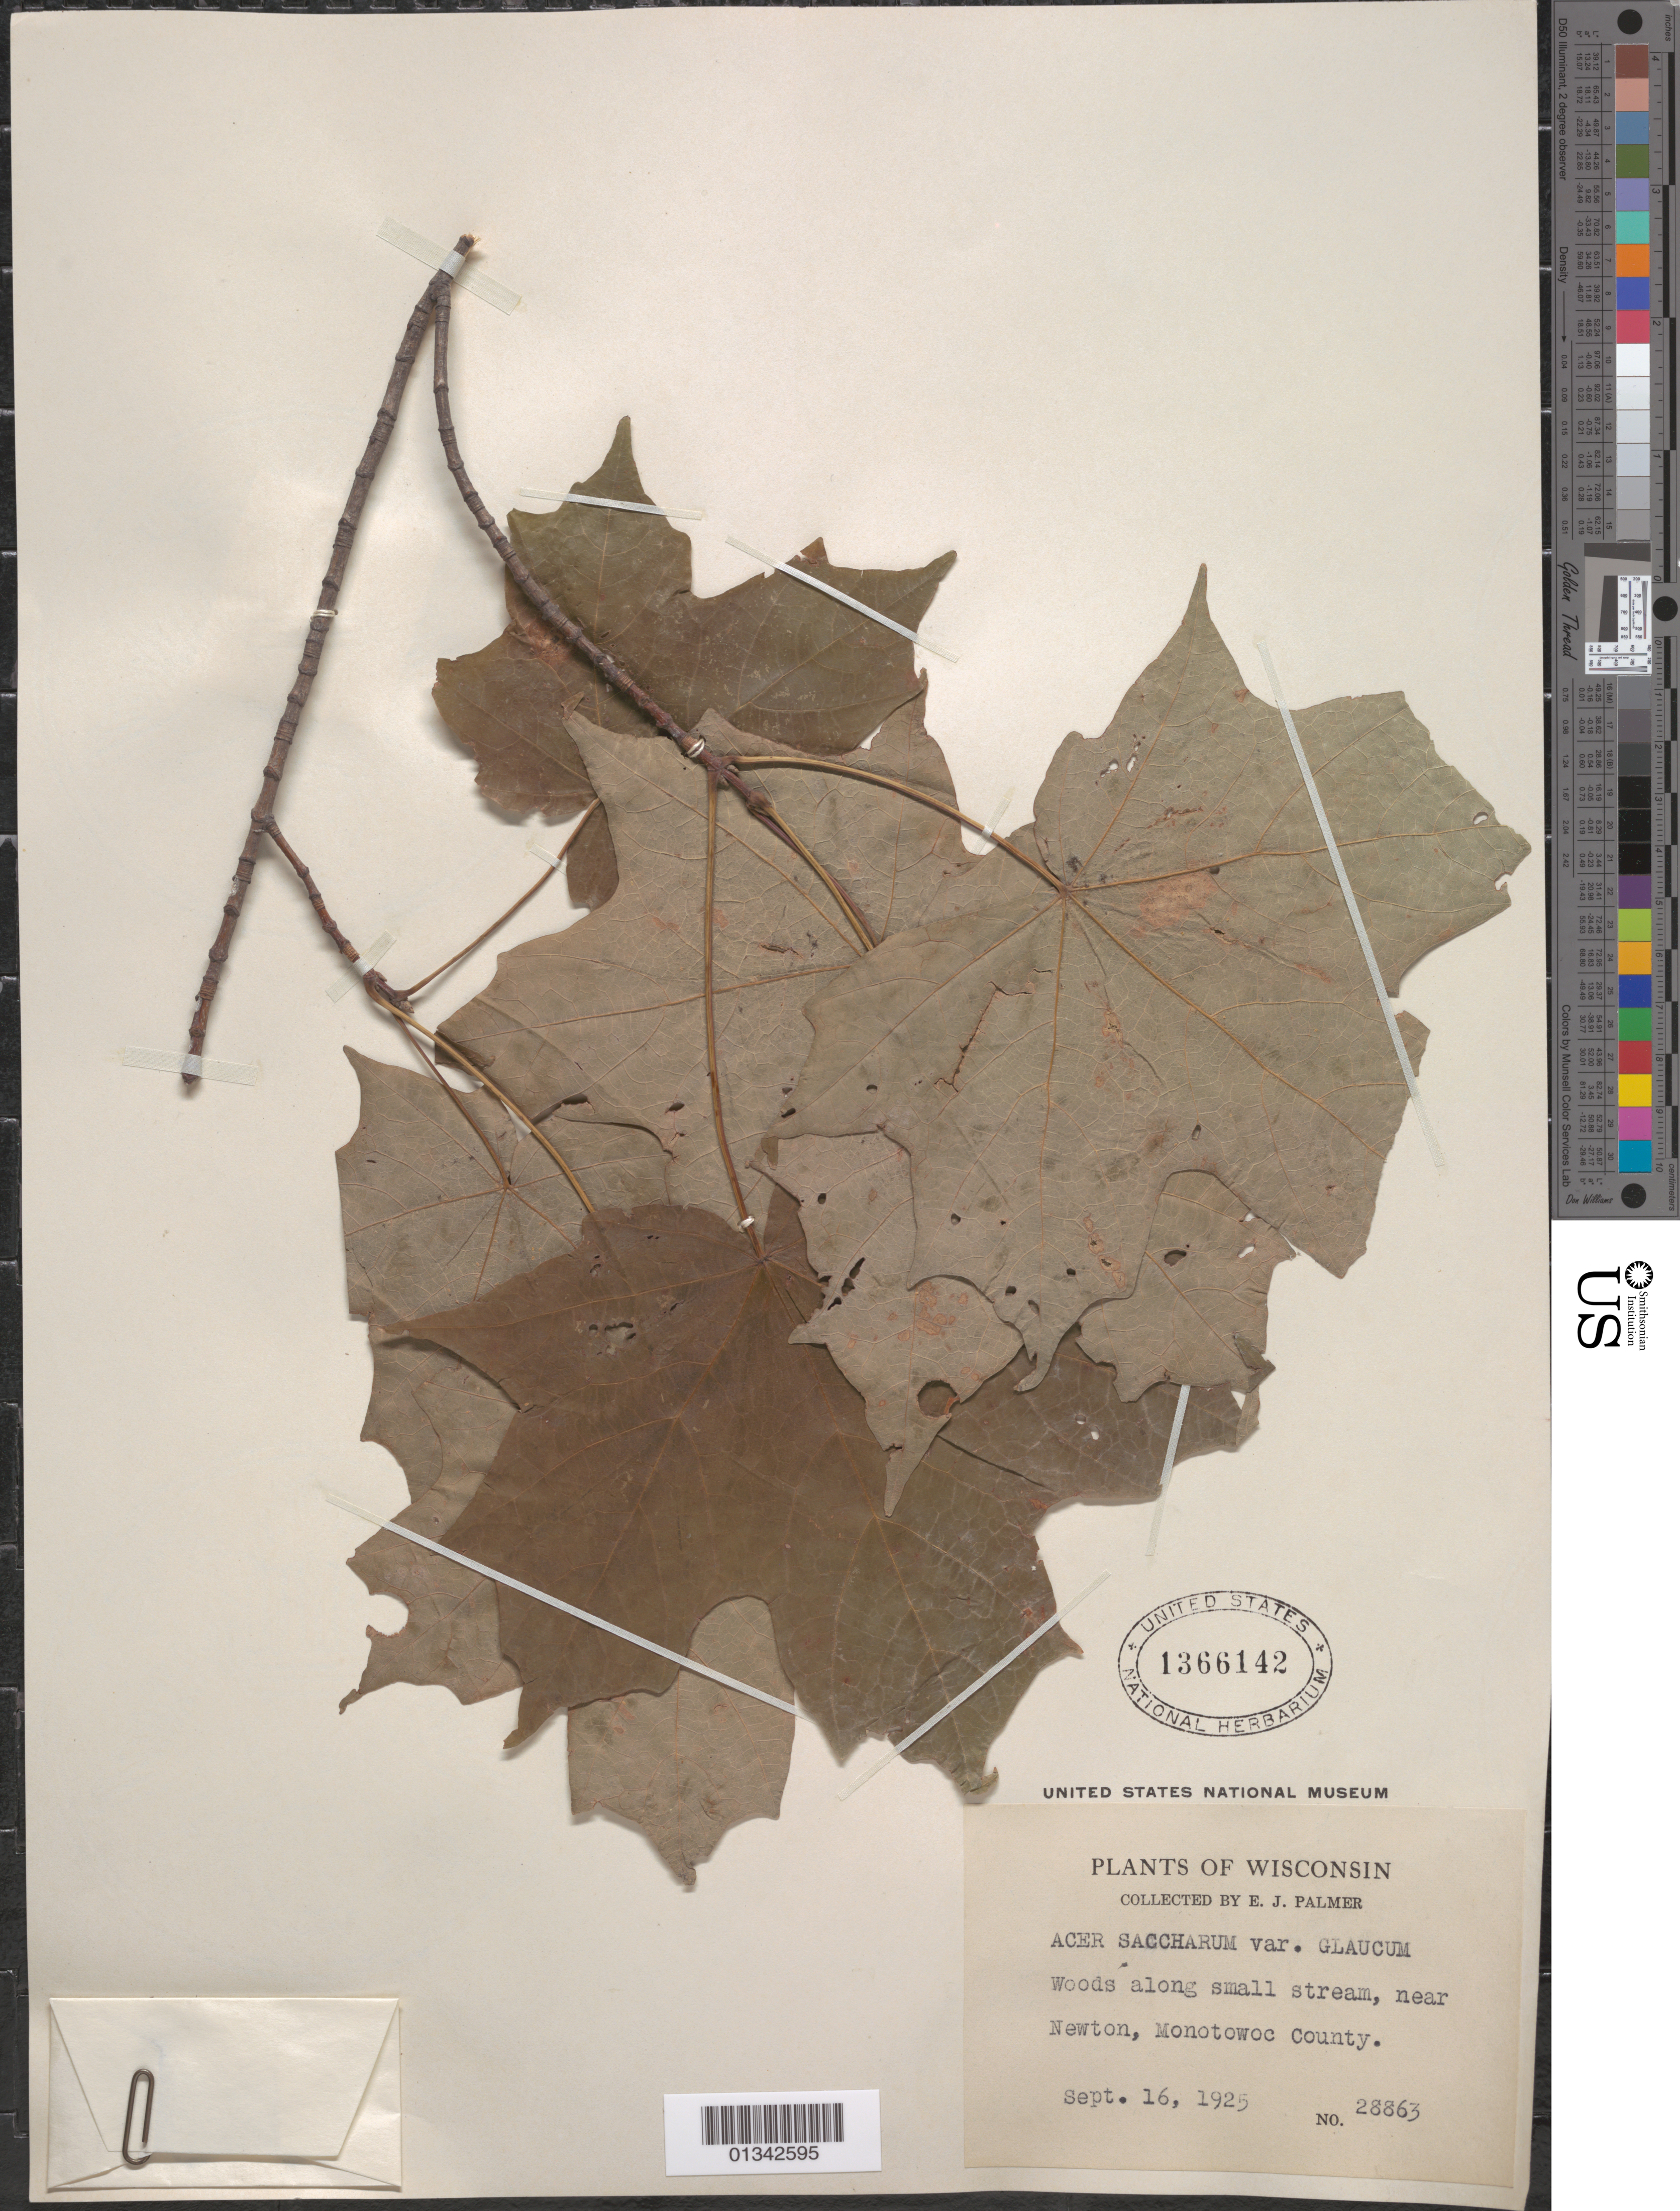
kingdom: Plantae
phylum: Tracheophyta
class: Magnoliopsida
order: Sapindales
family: Sapindaceae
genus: Acer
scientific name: Acer saccharum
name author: Marshall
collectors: E. J. Palmer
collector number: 28863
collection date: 1925-09-16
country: United States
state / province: Wisconsin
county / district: Manitowoc County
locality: Newton, Manitowoc County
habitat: Woods along small stream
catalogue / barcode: US 1366142